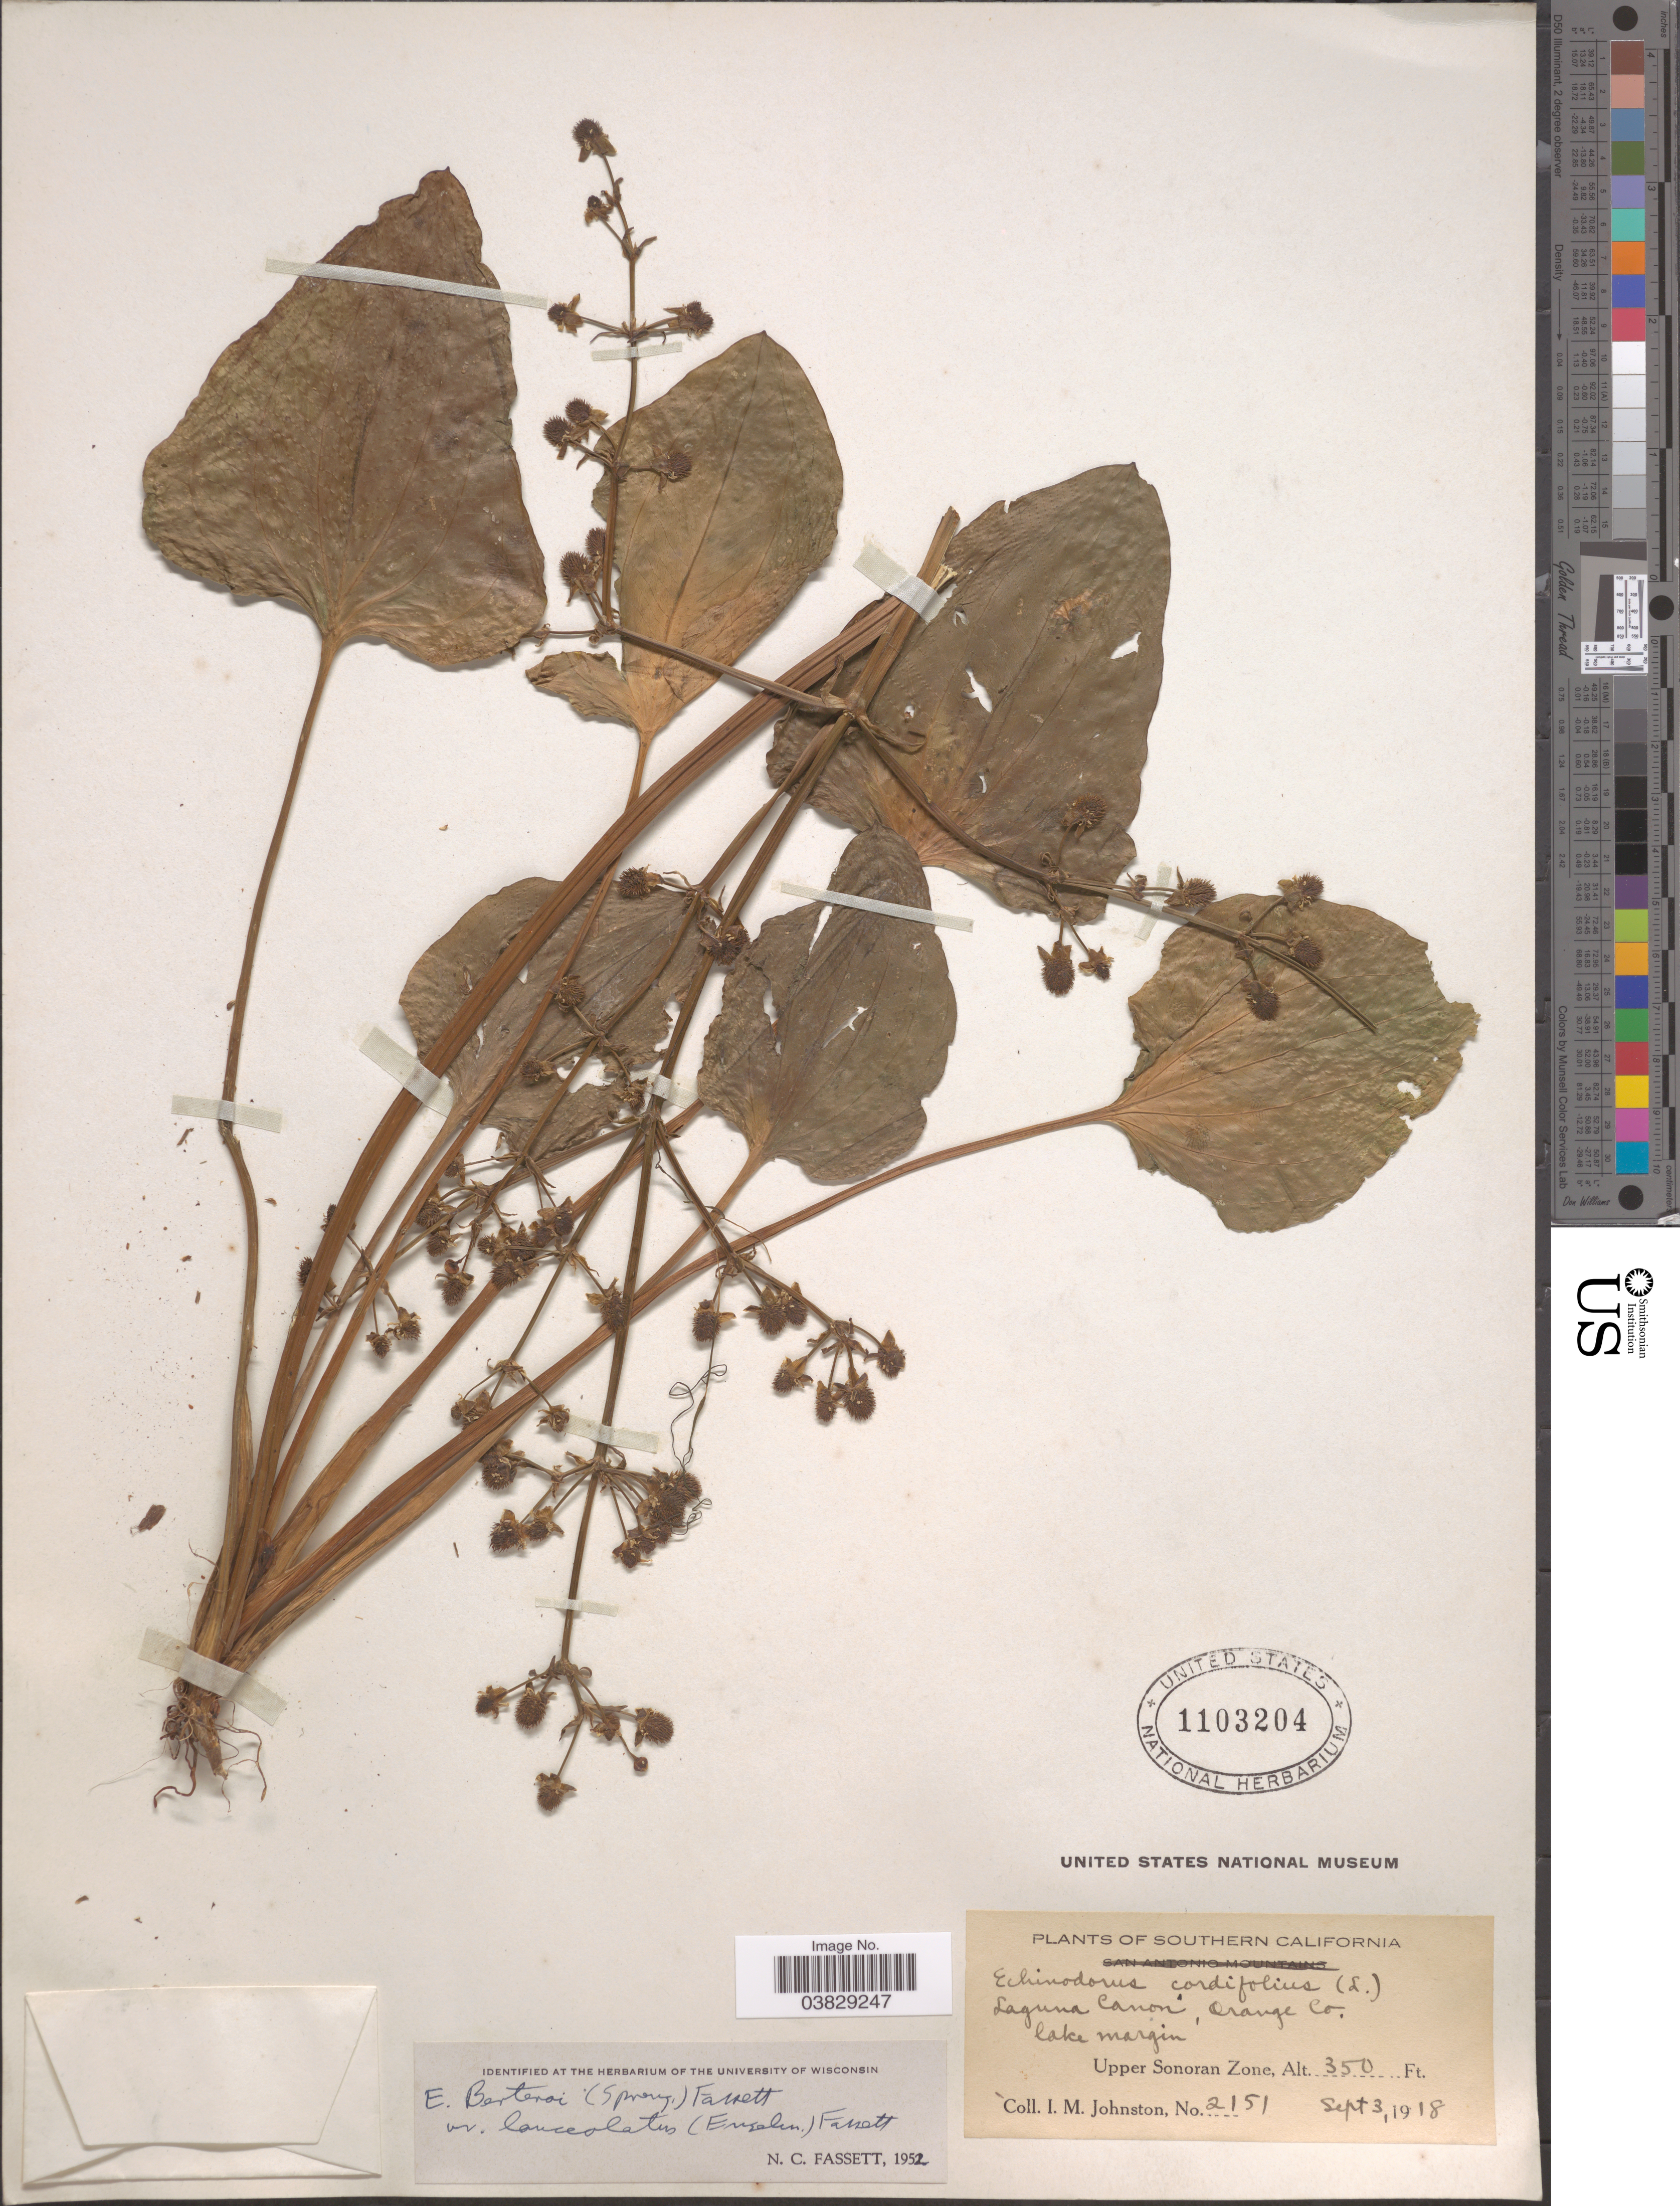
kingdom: Plantae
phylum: Tracheophyta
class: Liliopsida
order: Alismatales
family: Alismataceae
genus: Echinodorus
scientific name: Echinodorus berteroi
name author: (Spreng.) Fassett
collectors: I.M. Johnston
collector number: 2151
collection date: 1918-09-03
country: United States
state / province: California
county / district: Orange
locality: Southern California. Laguna Canon, Orange Co. Lake margin. Upper Sonoran Zone.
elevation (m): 107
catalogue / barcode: US 1103204